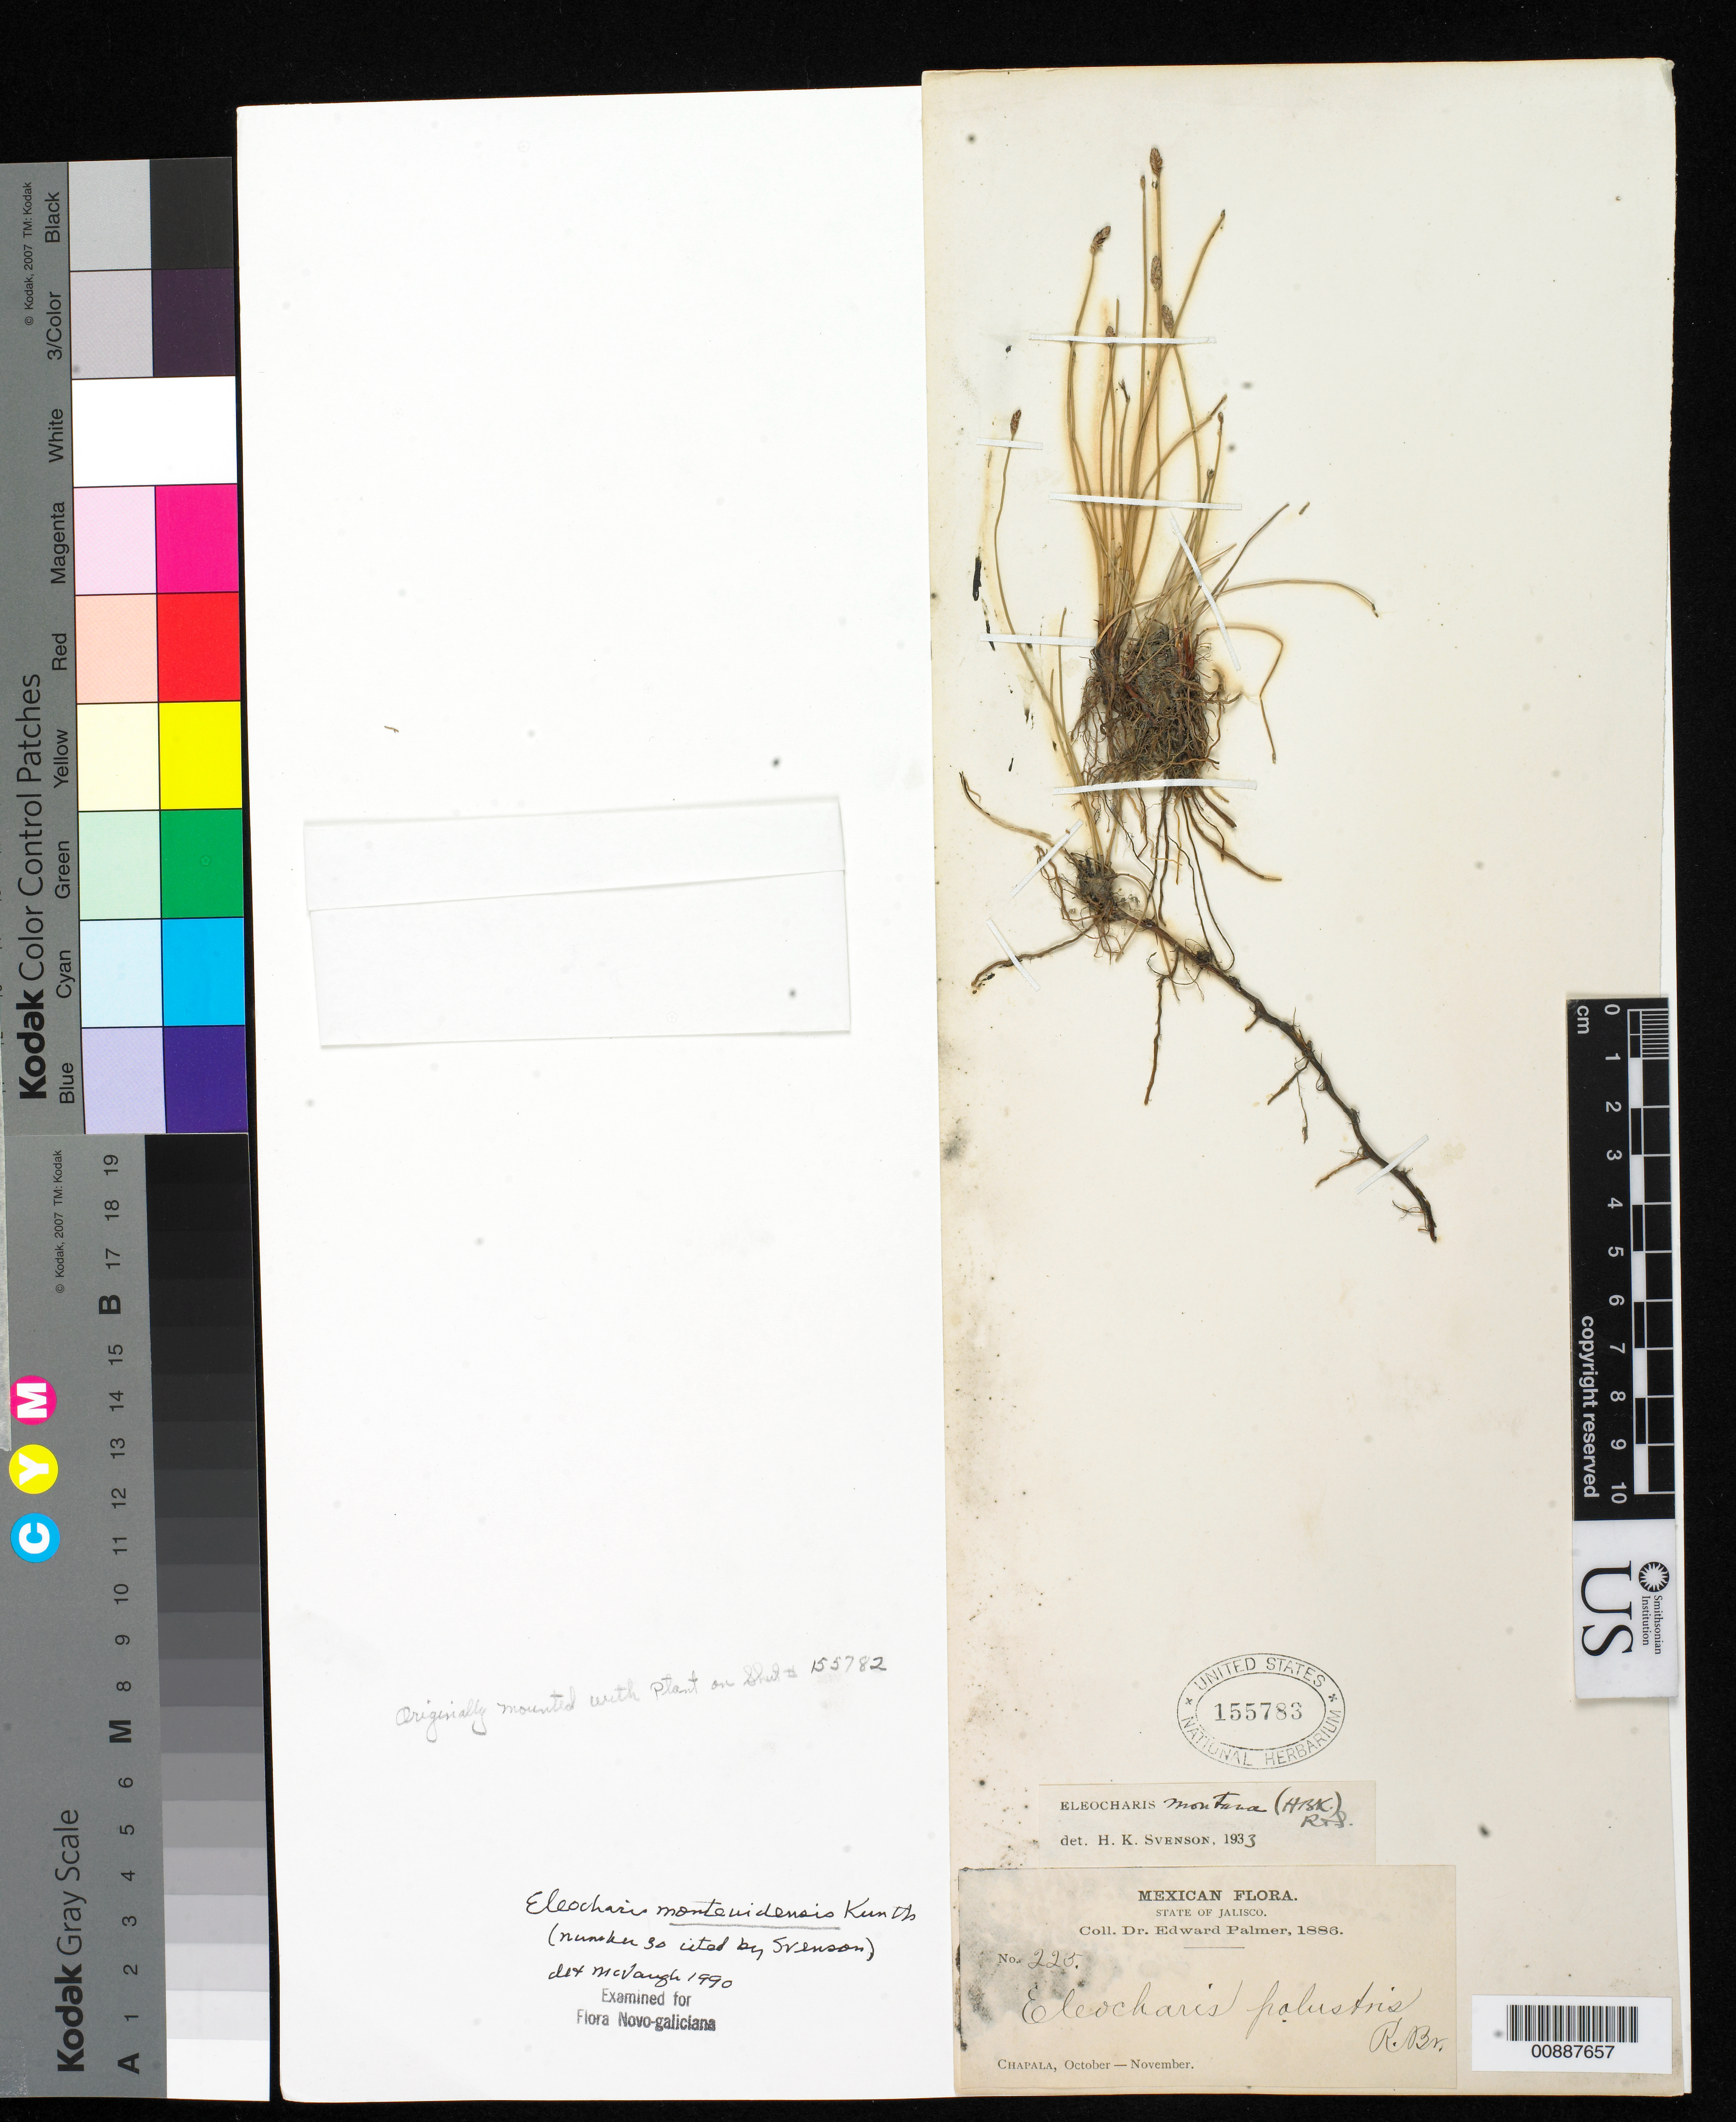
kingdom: Plantae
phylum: Tracheophyta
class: Liliopsida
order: Poales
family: Cyperaceae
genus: Eleocharis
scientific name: Eleocharis montevidensis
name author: Kunth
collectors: E. Palmer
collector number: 225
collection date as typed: Oct 1886 to -- Nov 1886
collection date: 1886-10/1886-11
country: Mexico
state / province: Jalisco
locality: Chapala, Jalisco.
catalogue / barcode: US 155783